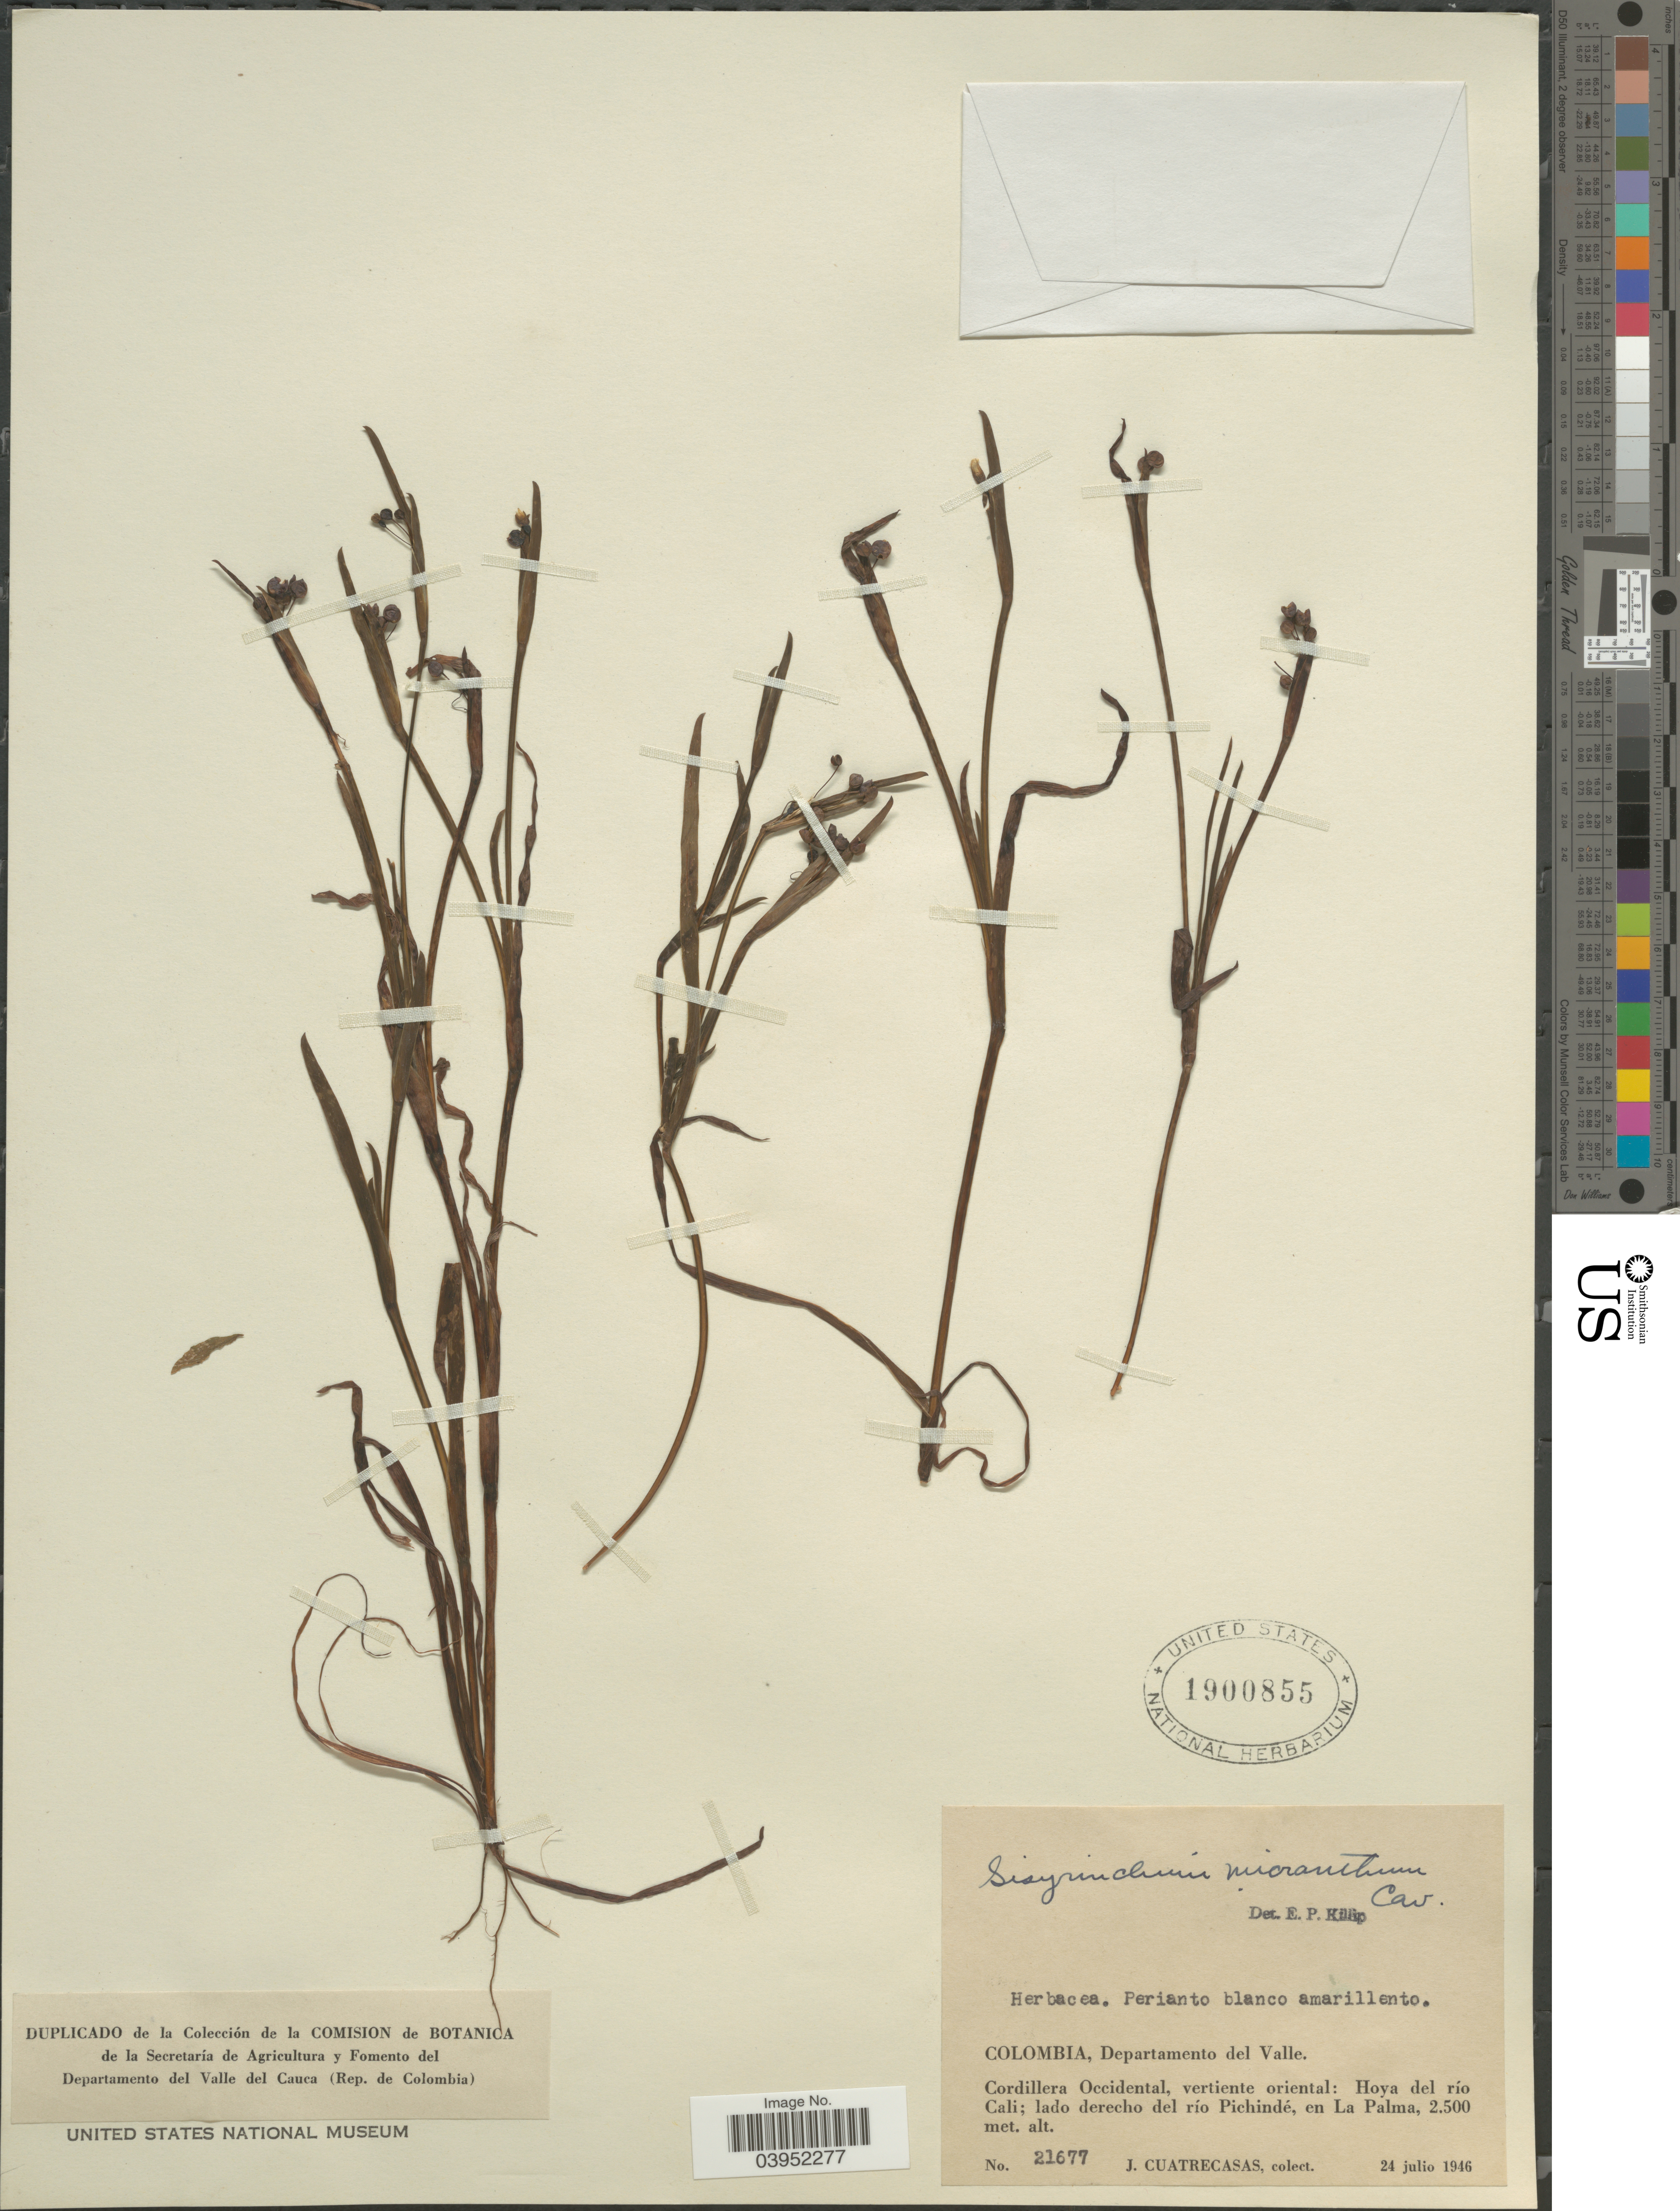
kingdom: Plantae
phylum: Tracheophyta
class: Liliopsida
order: Asparagales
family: Iridaceae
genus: Sisyrinchium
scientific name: Sisyrinchium micranthum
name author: Cav.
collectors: J. Cuatrecasas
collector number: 21677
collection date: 1946-07-24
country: Colombia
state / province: Valle del Cauca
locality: Departamento del Valle. Cordillera Occidental, vertiente oriental: Hoya del río Cali; lado derecho del río Pichindé, en La Palma.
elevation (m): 2500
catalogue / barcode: US 1900855